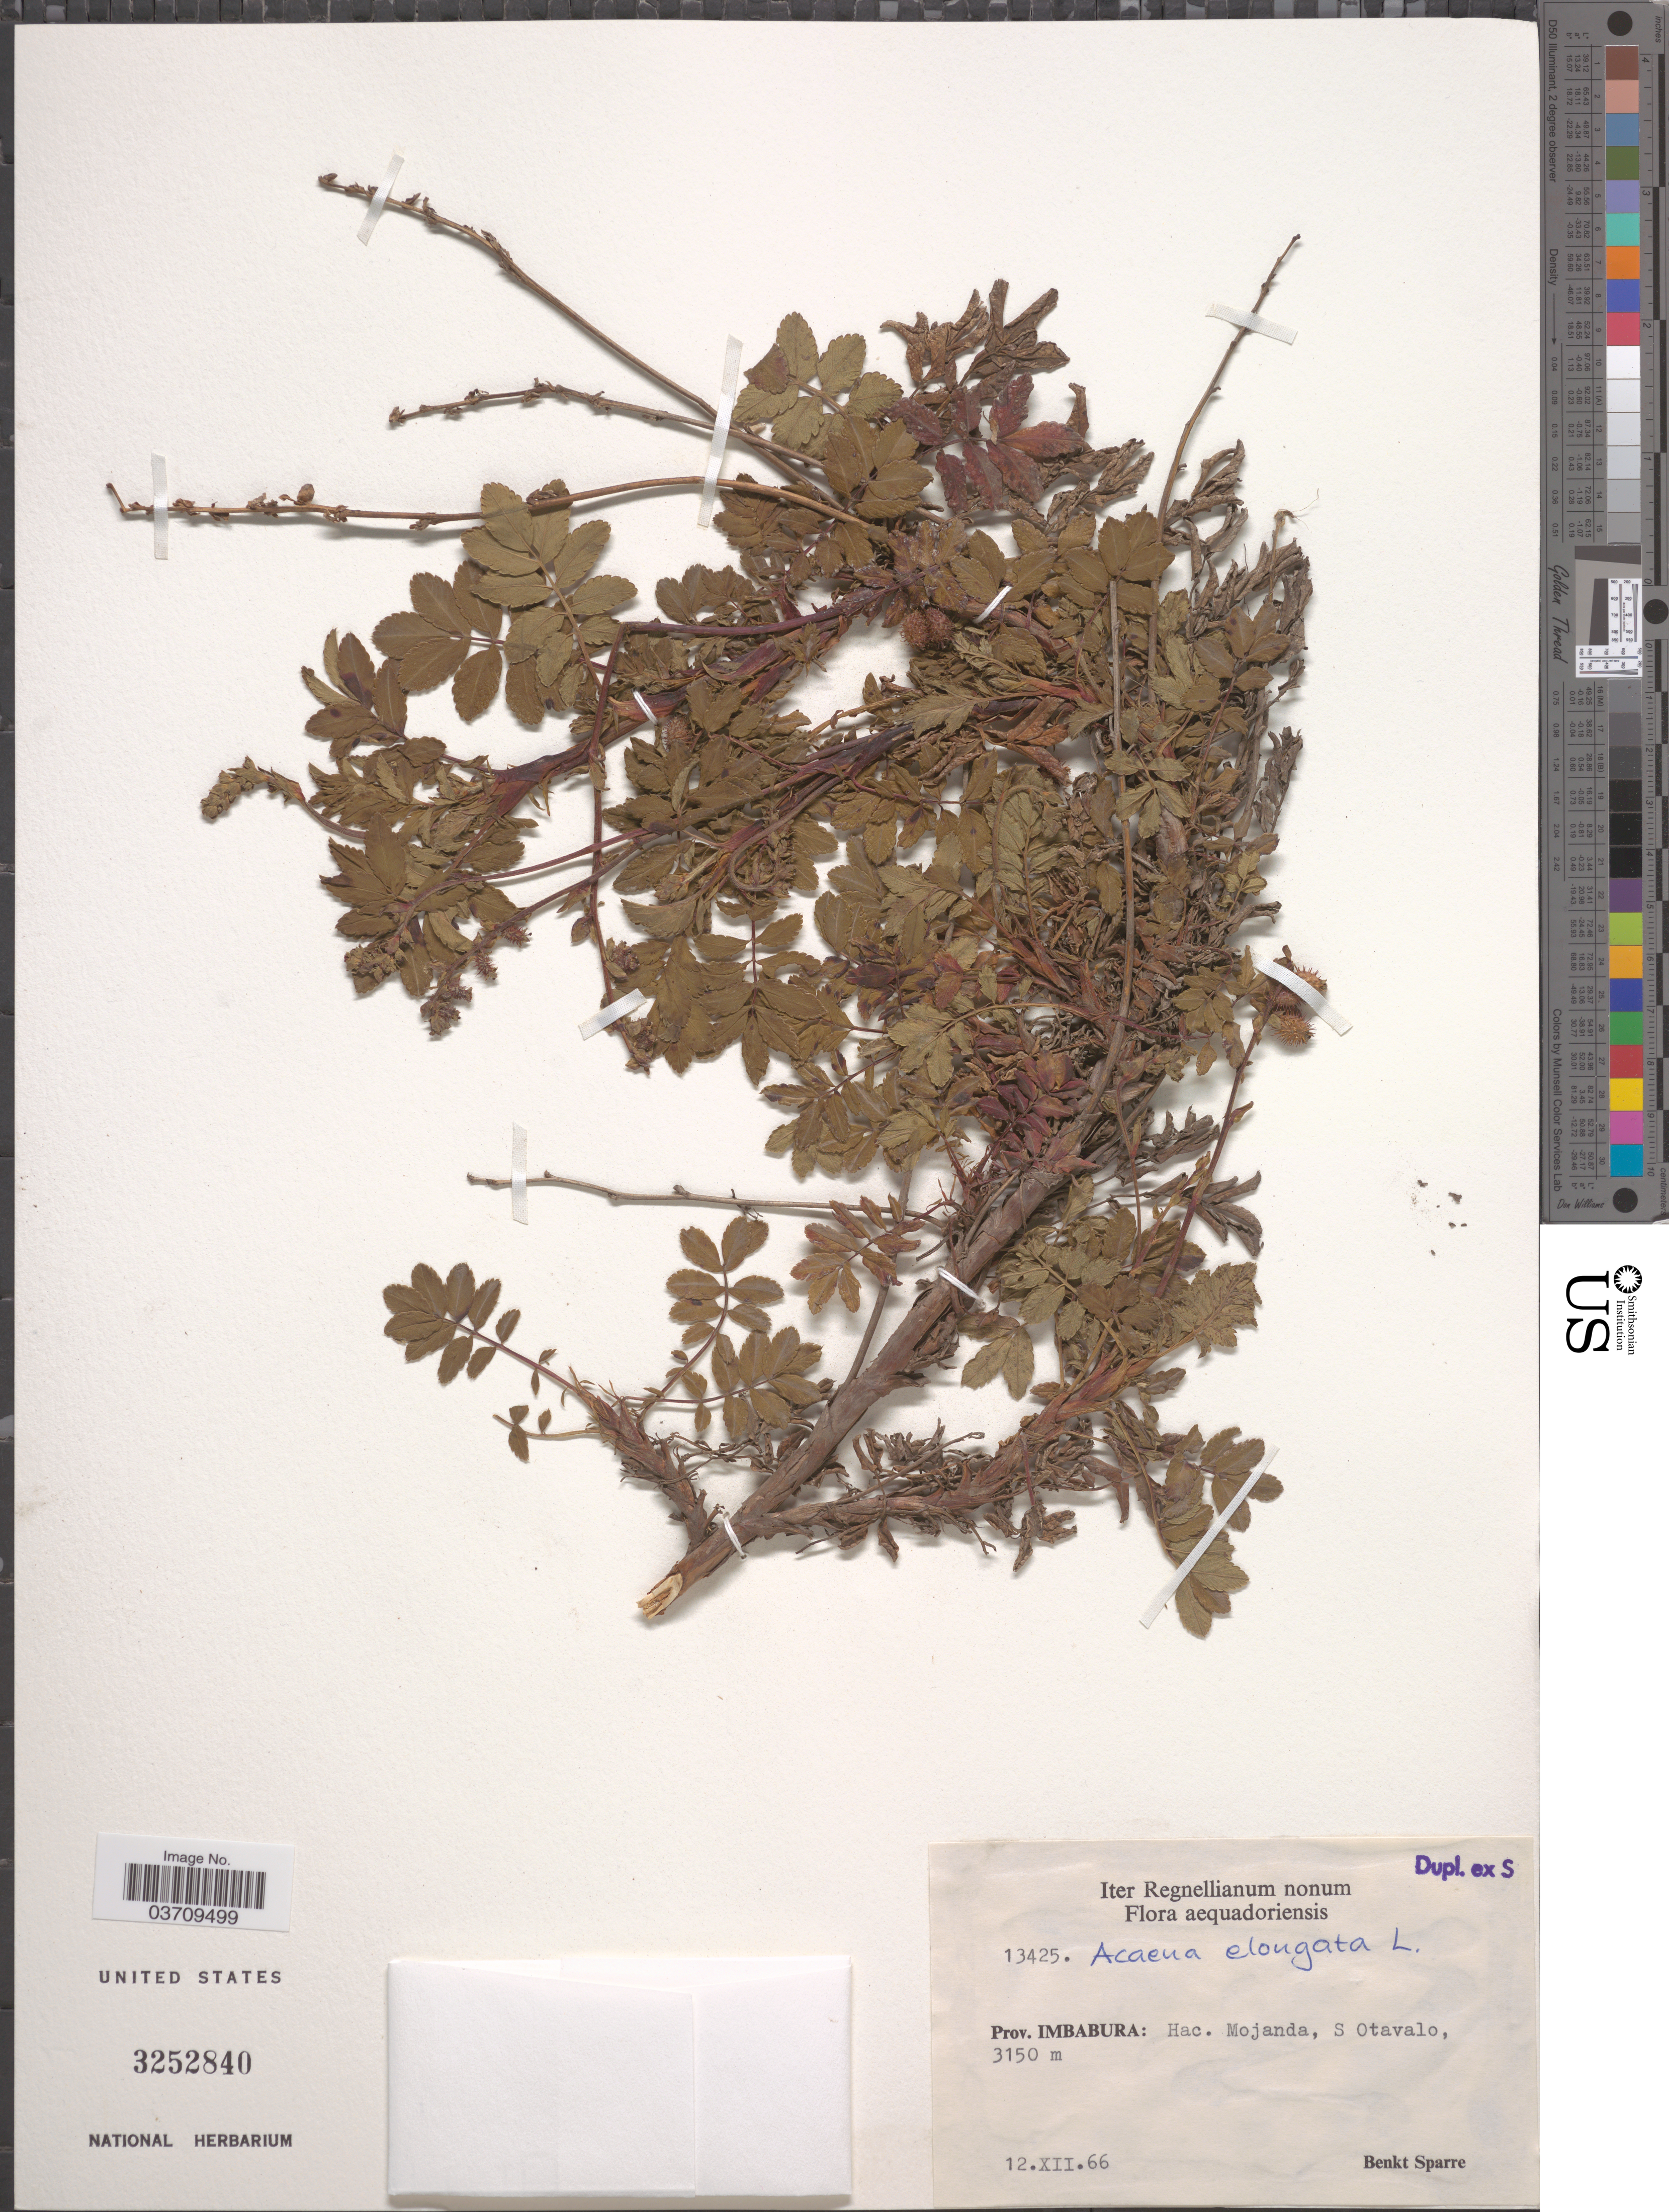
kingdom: Plantae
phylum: Tracheophyta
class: Magnoliopsida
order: Rosales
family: Rosaceae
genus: Acaena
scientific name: Acaena elongata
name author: L.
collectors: B. Sparre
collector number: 13425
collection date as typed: Transcribed d/m/y: 12/12/66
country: Ecuador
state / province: Imbabura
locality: Hac. Mojanda, S Otavalo.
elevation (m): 3150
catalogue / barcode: US 3252840